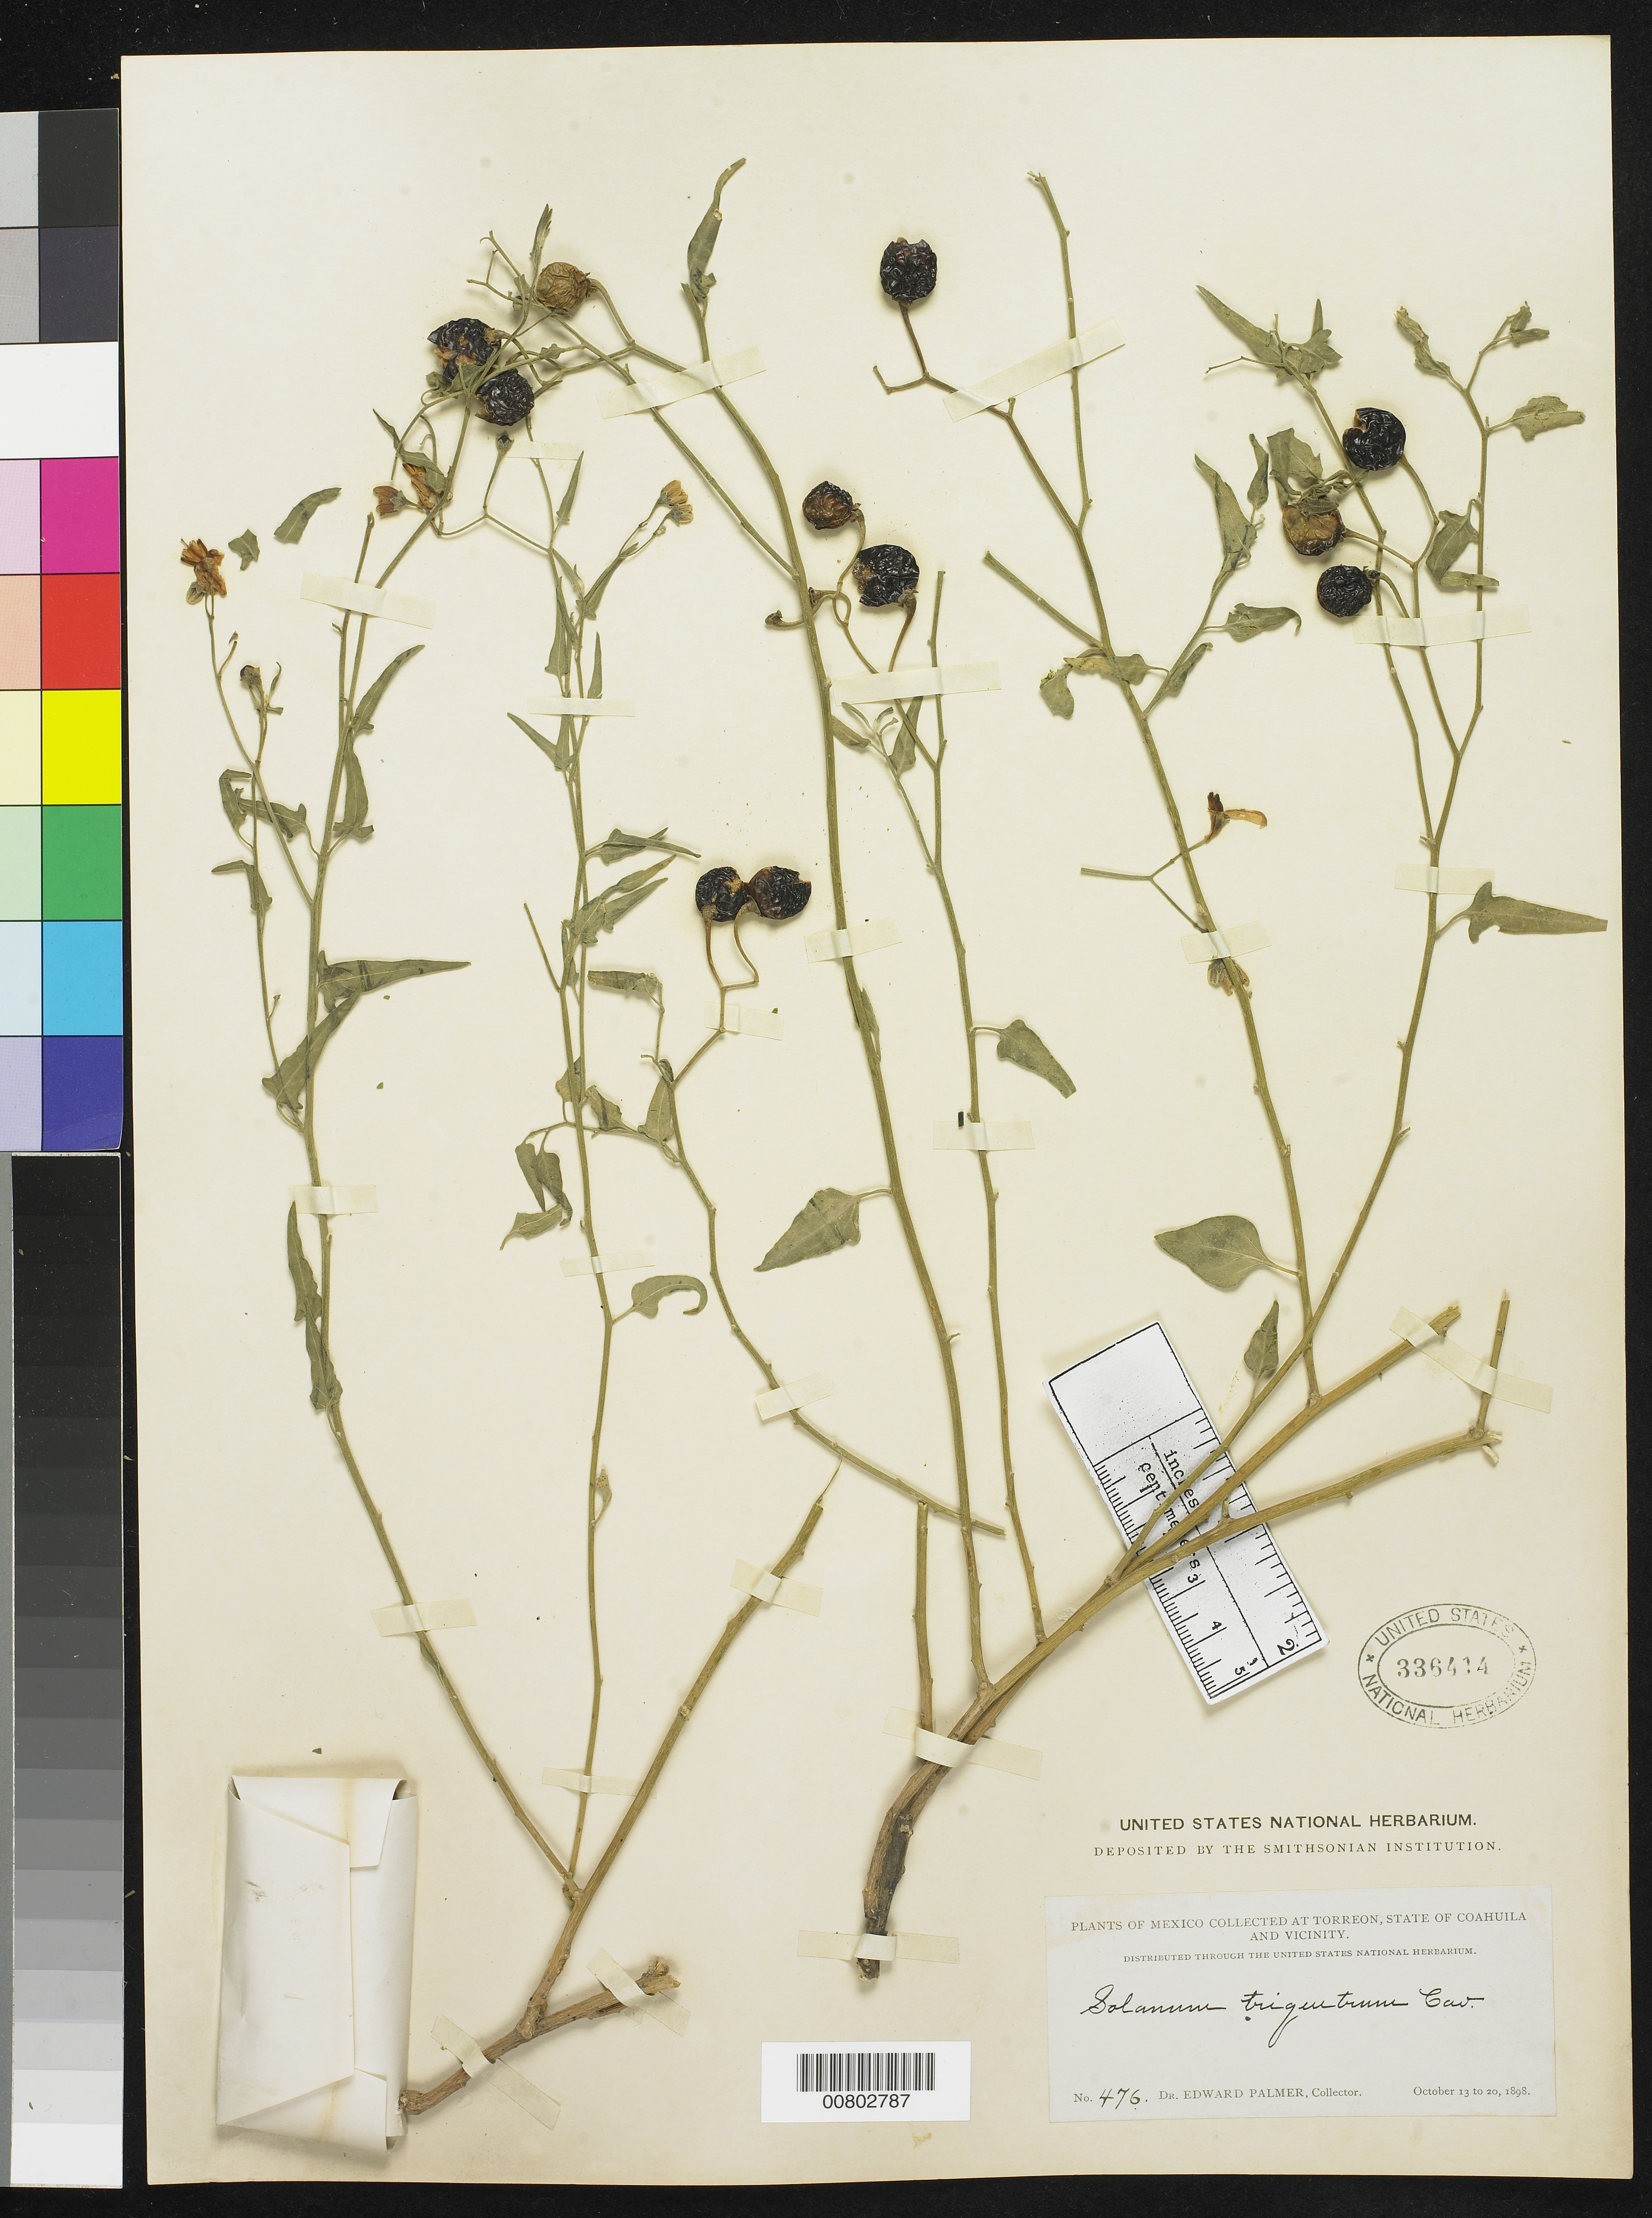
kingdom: Plantae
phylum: Tracheophyta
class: Magnoliopsida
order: Solanales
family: Solanaceae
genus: Solanum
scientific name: Solanum triquetrum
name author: Cav.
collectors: E. Palmer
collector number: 476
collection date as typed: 13 Oct 1898 to 20 Oct 1898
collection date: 1898-10-13/1898-10-20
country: Mexico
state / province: Coahuila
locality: Torreon, Coahuila and vicinity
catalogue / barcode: US 336414